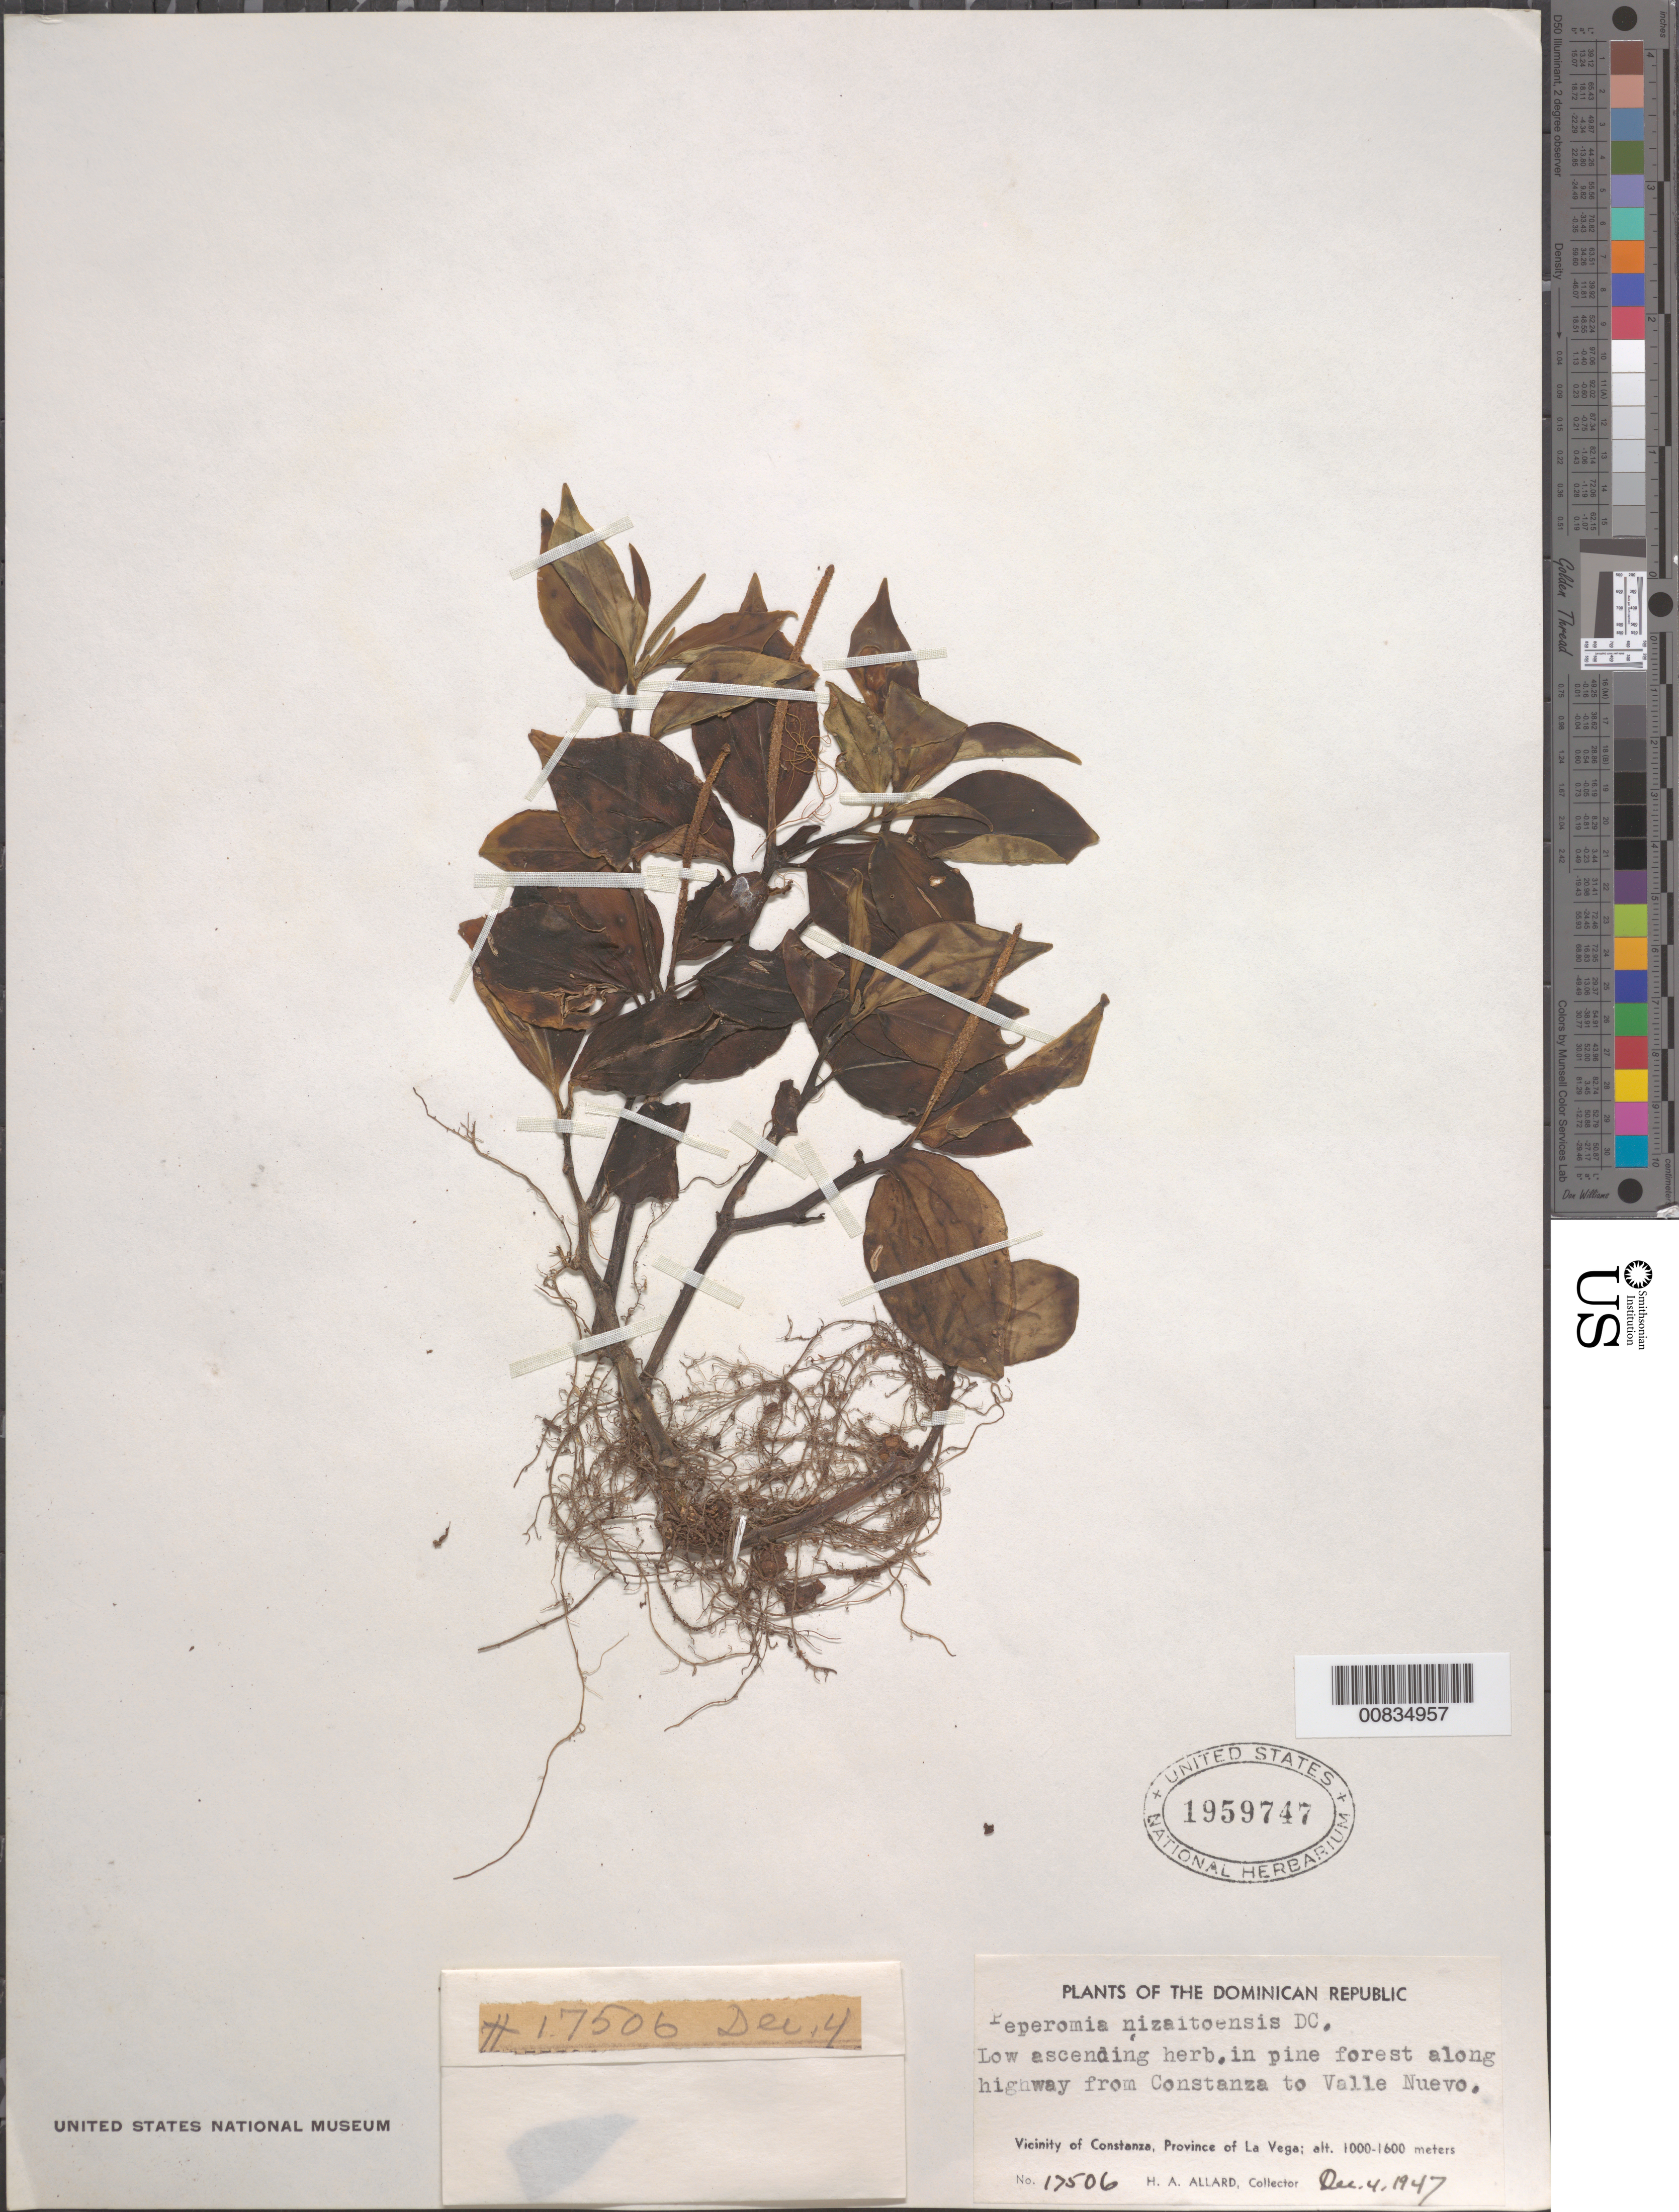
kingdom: Plantae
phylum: Tracheophyta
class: Magnoliopsida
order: Piperales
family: Piperaceae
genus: Peperomia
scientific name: Peperomia nizaitoensis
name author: C. DC.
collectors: H. A. Allard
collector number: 17506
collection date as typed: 04 Dec 1947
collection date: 1947-12-04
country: Dominican Republic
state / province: La Vega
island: Hispaniola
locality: Vicinity of Constanza. Along highway from Constanza to Valle Nuevo.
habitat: In pine forest.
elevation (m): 1000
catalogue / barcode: US 1959747